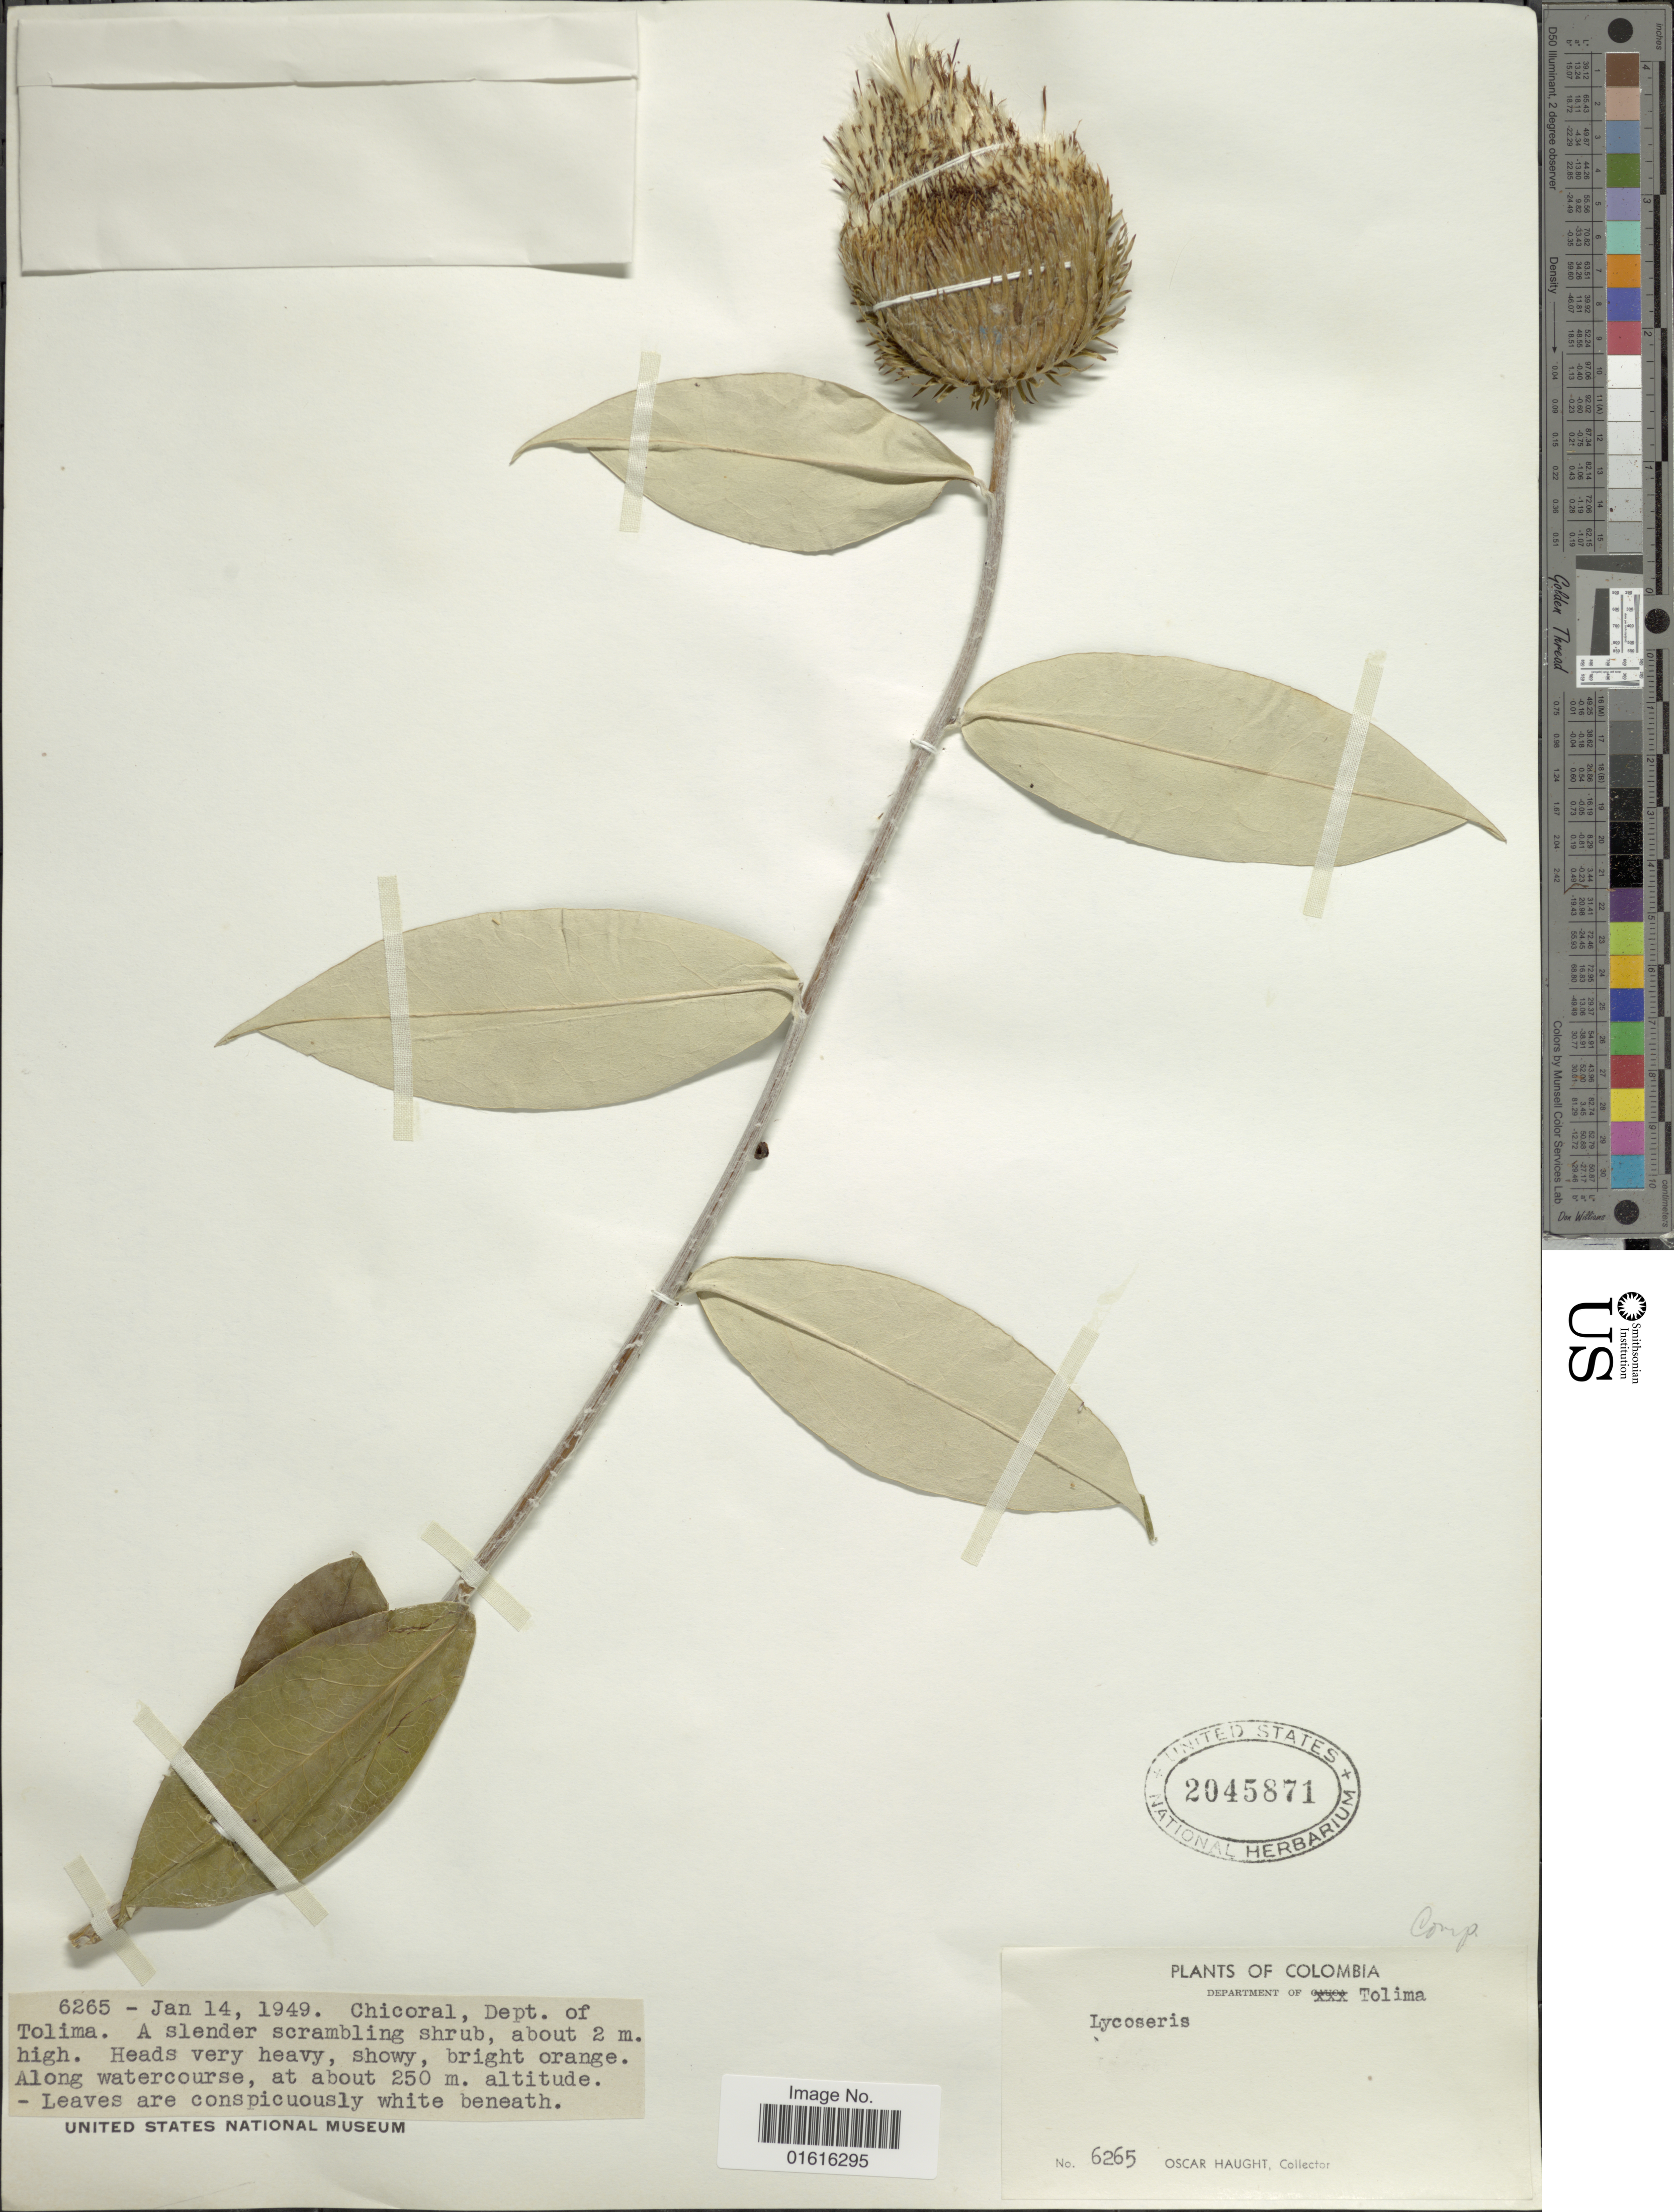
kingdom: Plantae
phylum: Tracheophyta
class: Magnoliopsida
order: Asterales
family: Asteraceae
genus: Lycoseris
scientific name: Lycoseris mexicana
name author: (L. f.) Cass.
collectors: O. L. Haught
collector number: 6265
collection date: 1949-01-14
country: Colombia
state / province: Tolima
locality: Chicoral, Dept. of Tolima.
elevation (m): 250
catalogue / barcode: US 2045871